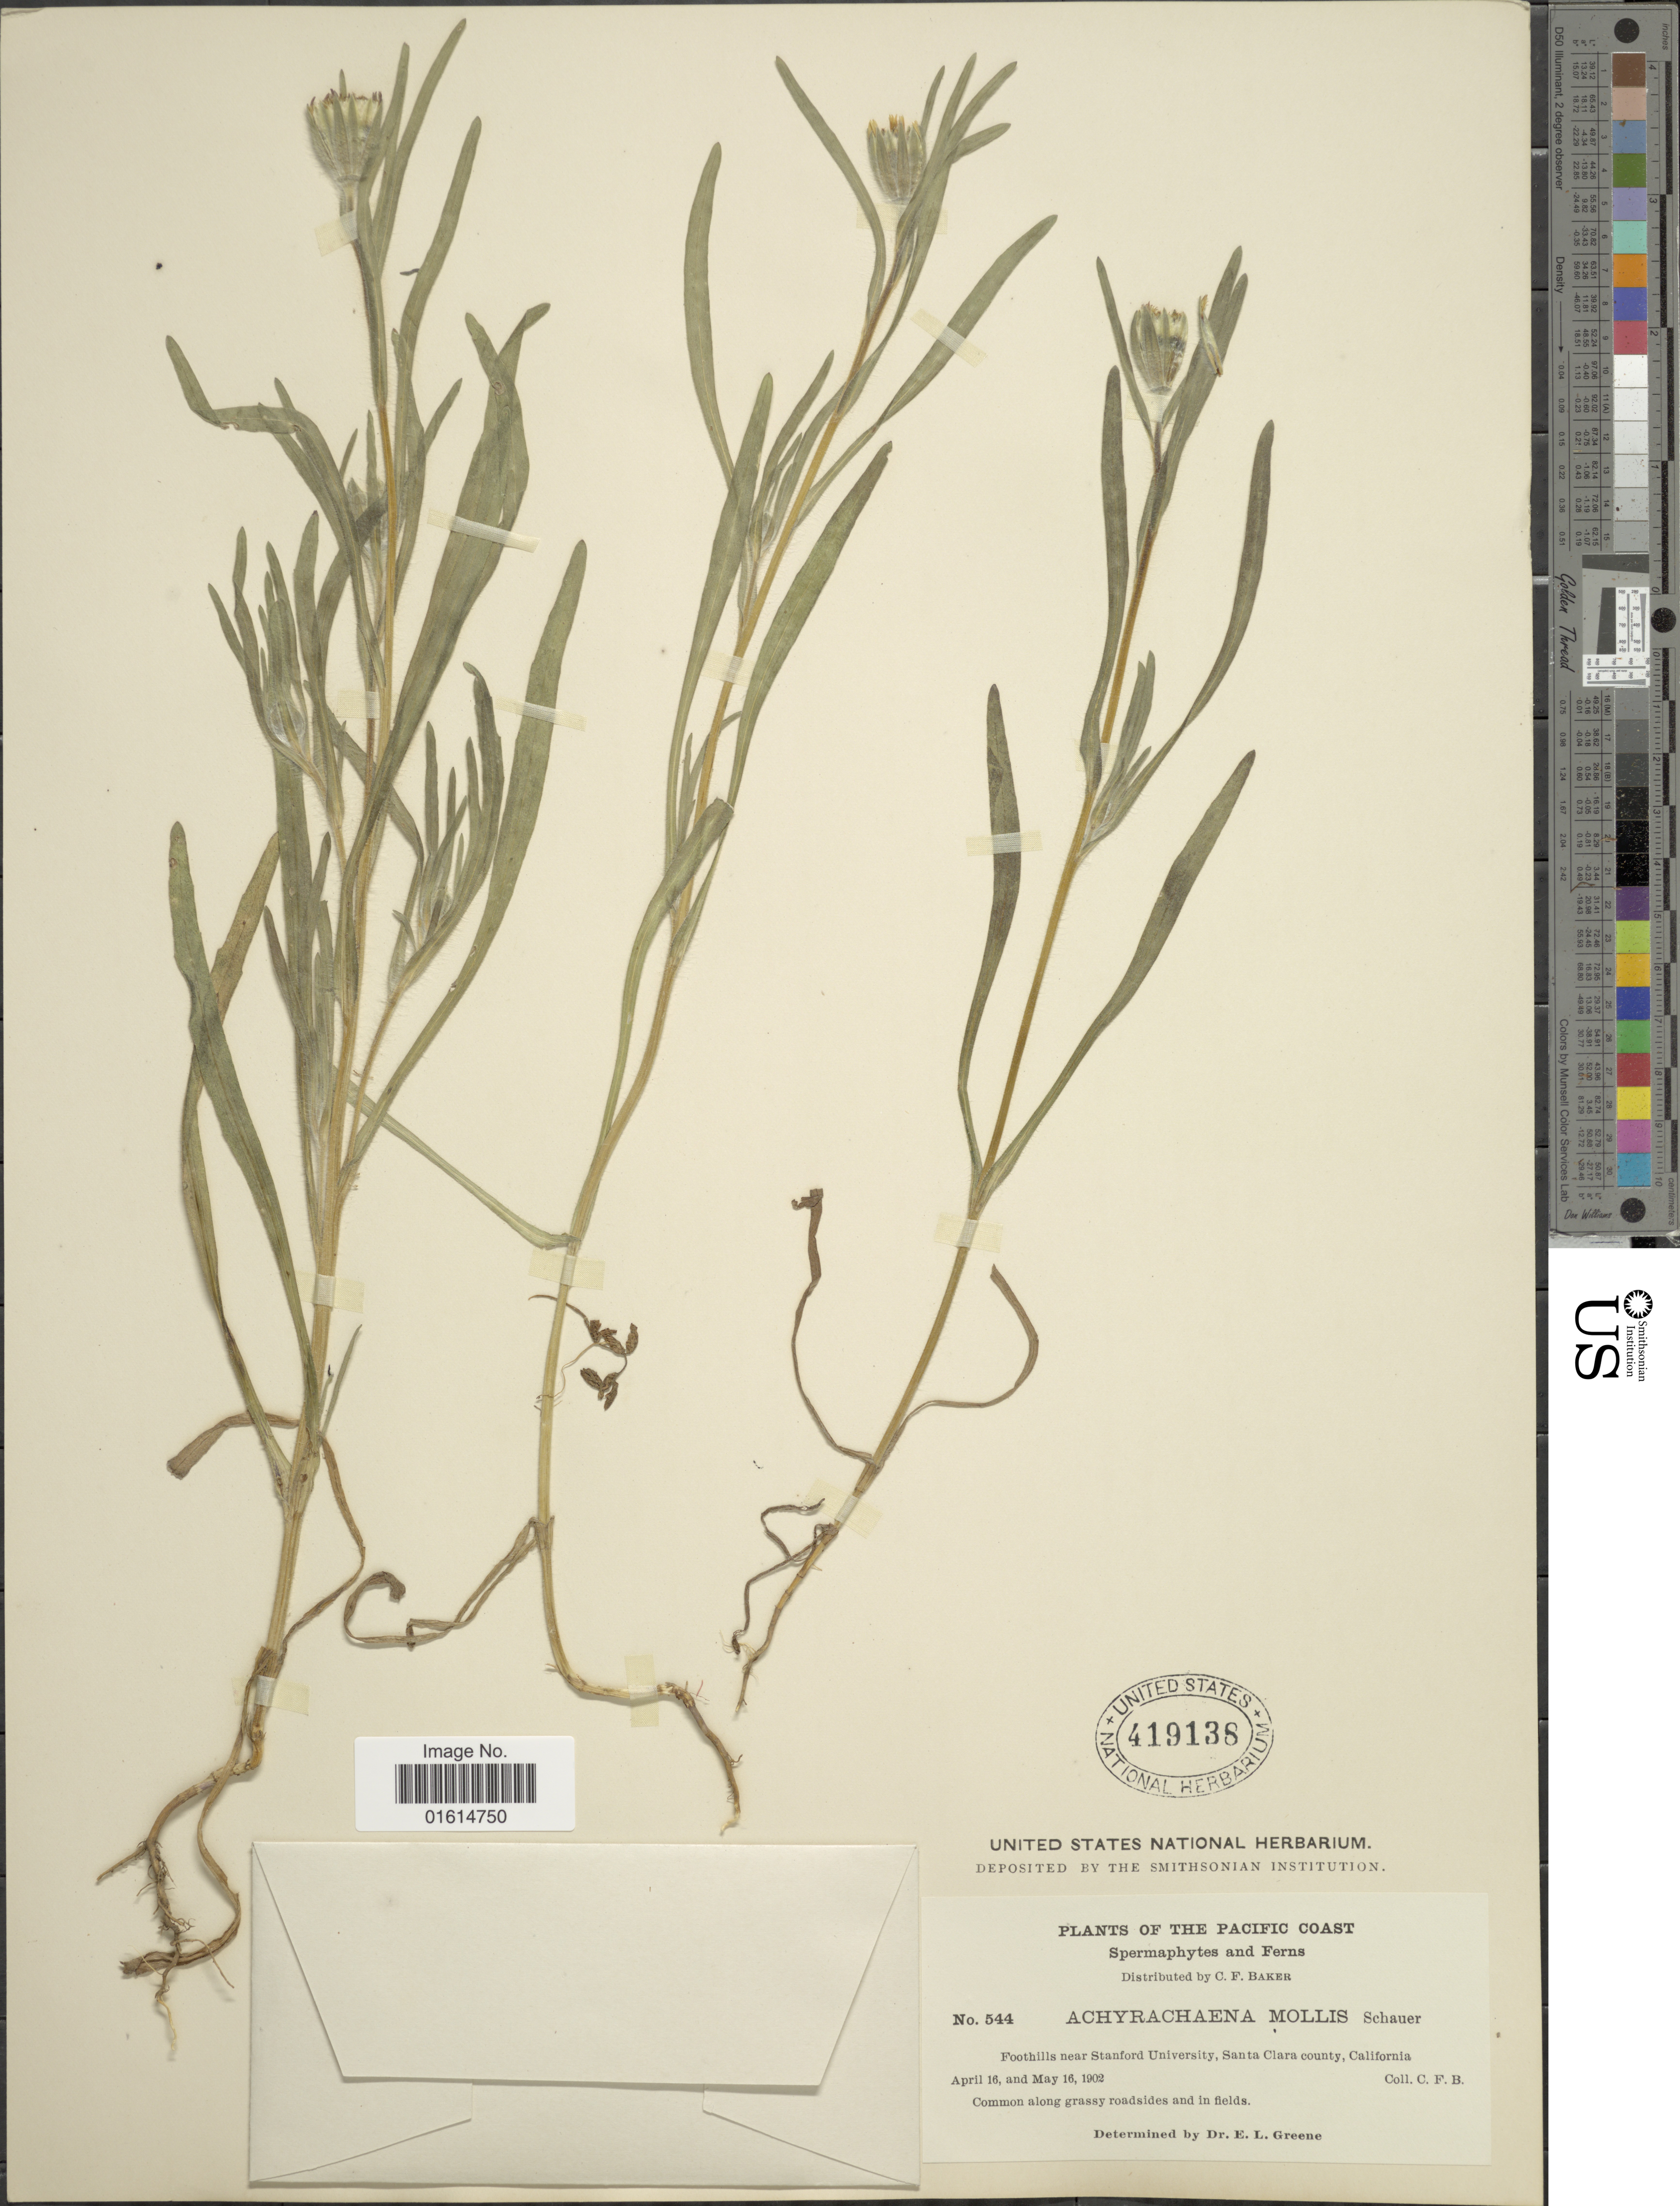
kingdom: Plantae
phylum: Tracheophyta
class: Magnoliopsida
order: Asterales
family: Asteraceae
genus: Achyrachaena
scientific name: Achyrachaena mollis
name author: Schauer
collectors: C. F. Baker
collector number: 544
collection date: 1902-04-16/1902-05-16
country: United States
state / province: California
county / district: Santa Clara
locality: Pacific Coast, Foothills near Stanford University, Santa Clara county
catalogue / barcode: US 419138